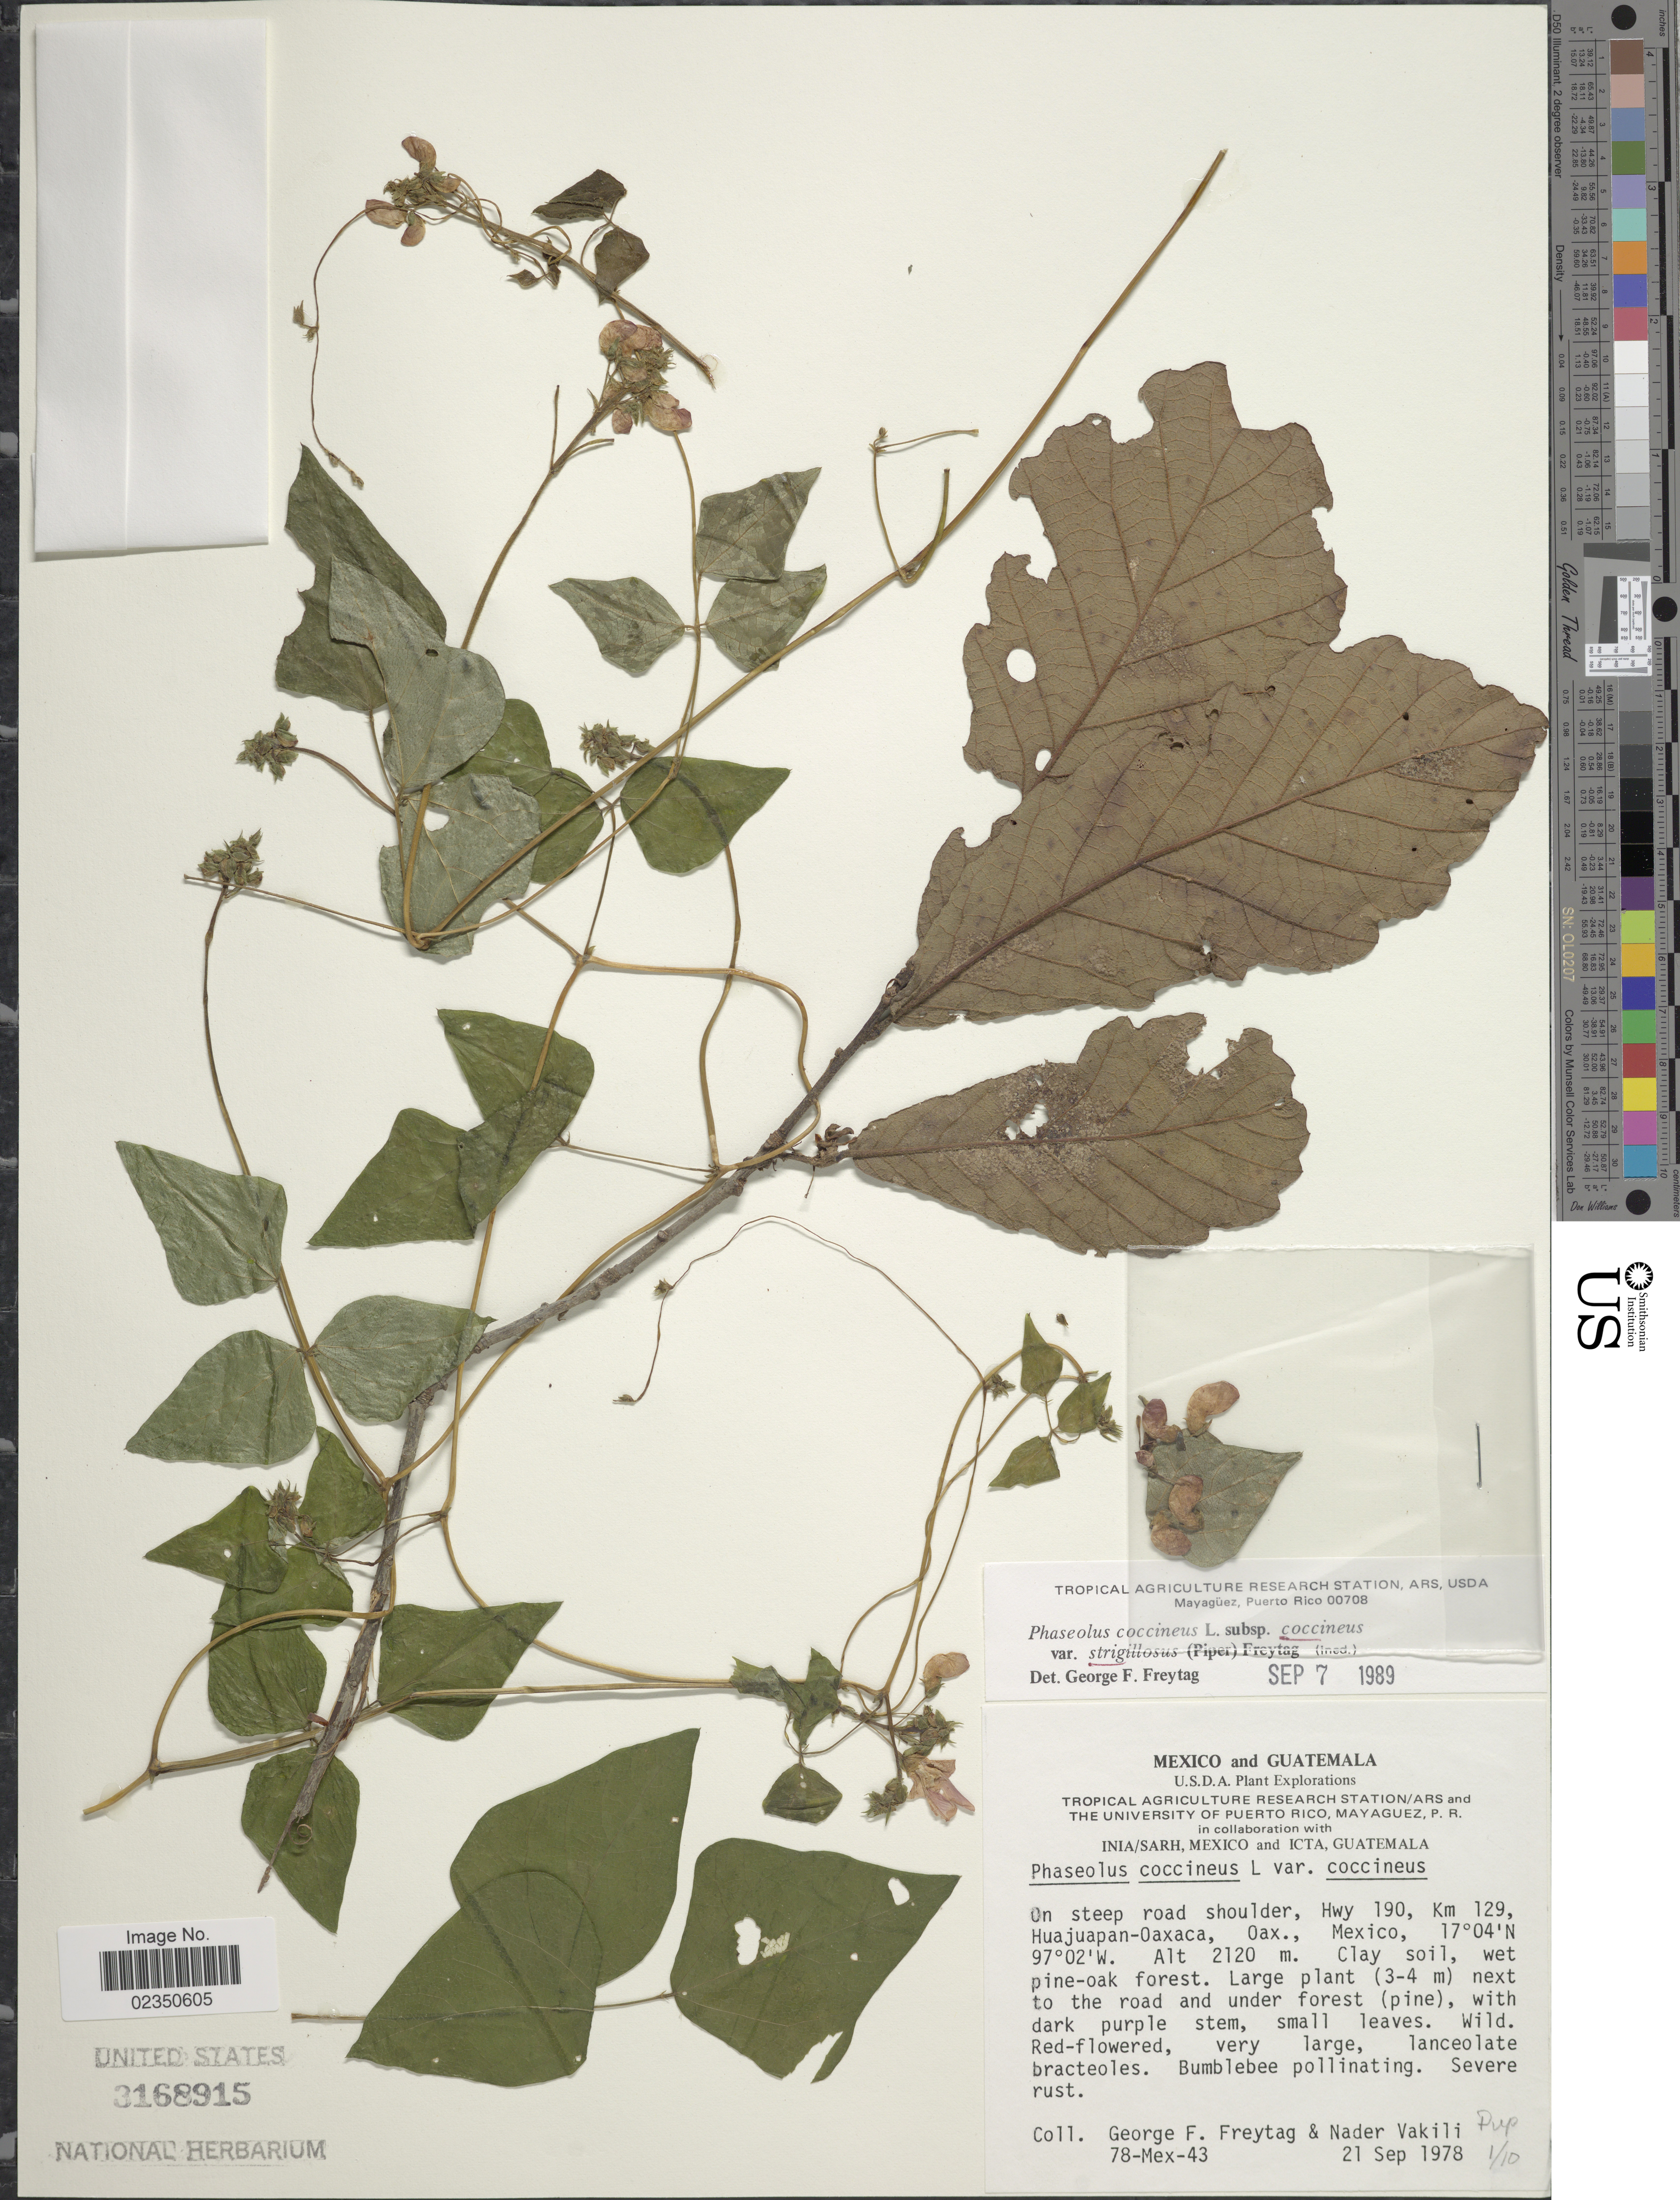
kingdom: Plantae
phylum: Tracheophyta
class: Magnoliopsida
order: Fabales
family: Fabaceae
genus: Phaseolus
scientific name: Phaseolus coccineus var. strigillosus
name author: (Piper) Freytag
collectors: G. F. Freytag & N. Vakili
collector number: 78-Mex-43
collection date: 1978-09-21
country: Mexico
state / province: Oaxaca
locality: On steep road shoulder, Hwy 190, Km 129, Huajuapan-Oaxaca.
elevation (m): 2120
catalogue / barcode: US 3168915